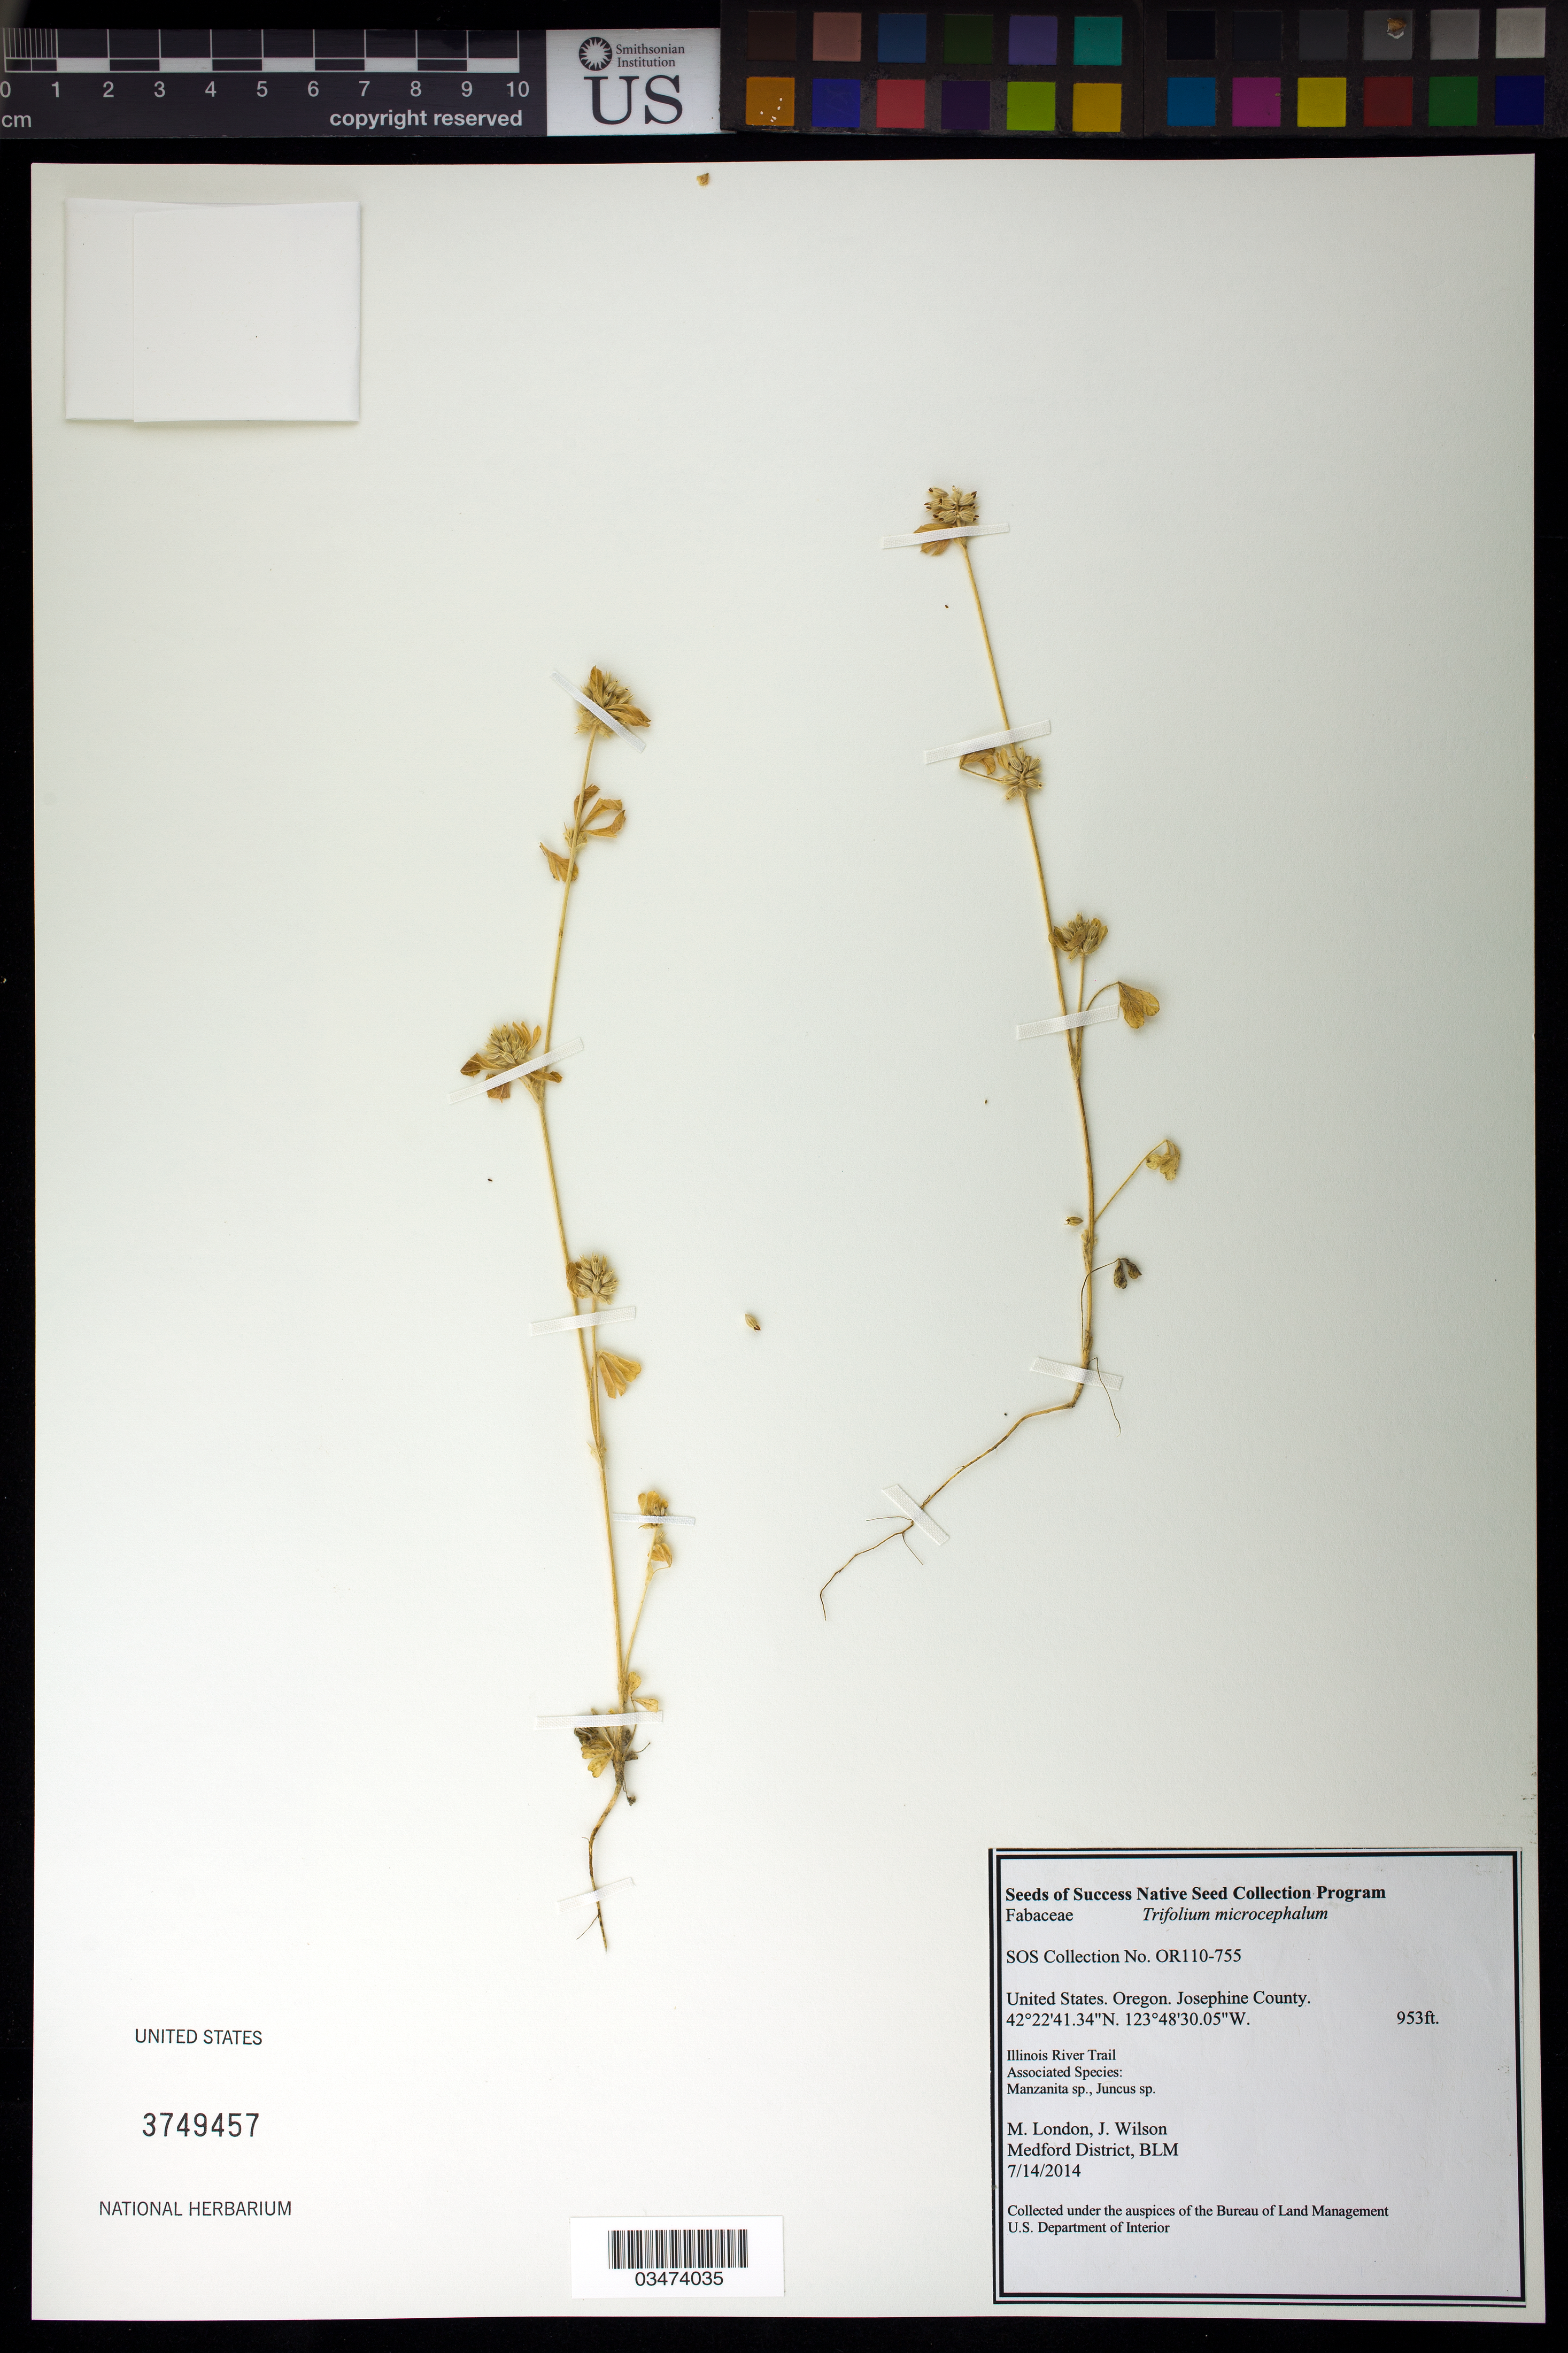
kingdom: Plantae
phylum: Tracheophyta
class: Magnoliopsida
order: Fabales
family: Fabaceae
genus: Trifolium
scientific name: Trifolium microcephalum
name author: Pursh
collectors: M. London & J. Wilson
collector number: OR110-755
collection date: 2014-07-14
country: United States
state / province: Oregon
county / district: Josephine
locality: Illinois River Trail.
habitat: Associated species: Manzanita sp., Juncus sp.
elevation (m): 290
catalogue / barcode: US 3749457